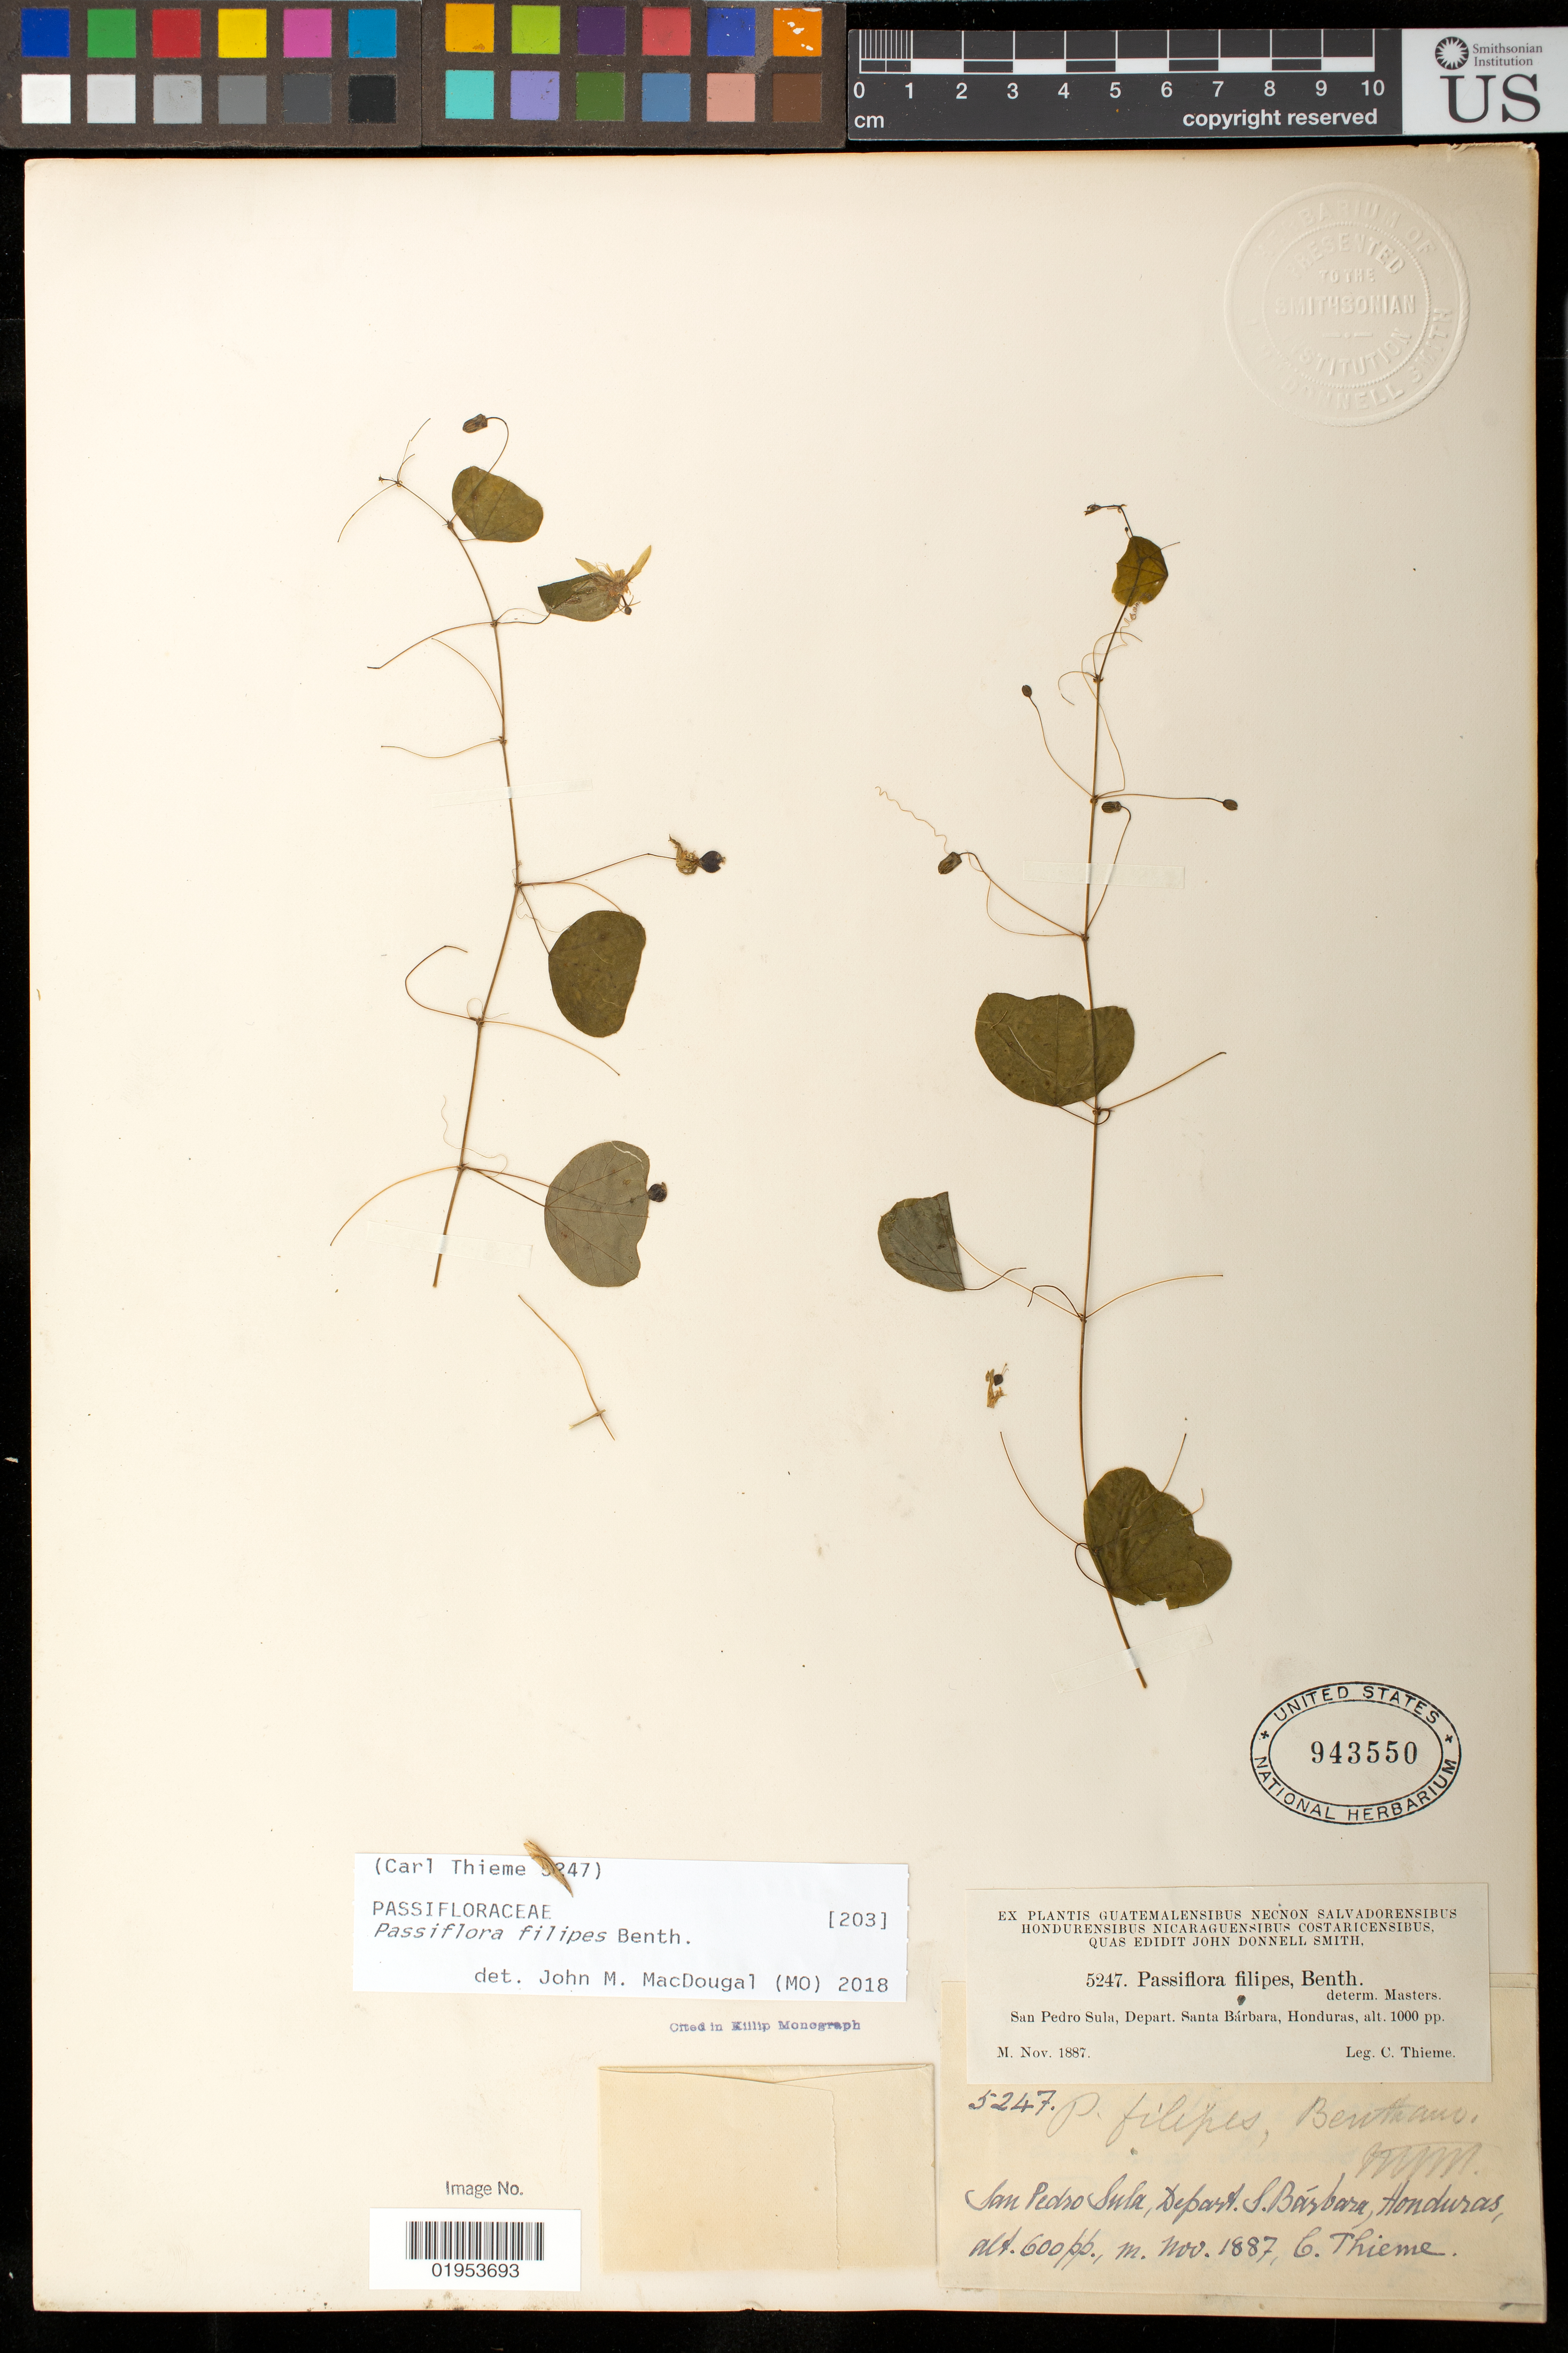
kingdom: Plantae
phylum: Tracheophyta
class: Magnoliopsida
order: Malpighiales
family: Passifloraceae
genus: Passiflora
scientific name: Passiflora filipes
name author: Benth.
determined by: MacDougal, John M.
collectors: C. Thieme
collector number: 5247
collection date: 1887-11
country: Honduras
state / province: Santa Bárbara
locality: San Pedro Sula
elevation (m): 183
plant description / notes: ex herb. John Donnell Smith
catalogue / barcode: US 943550